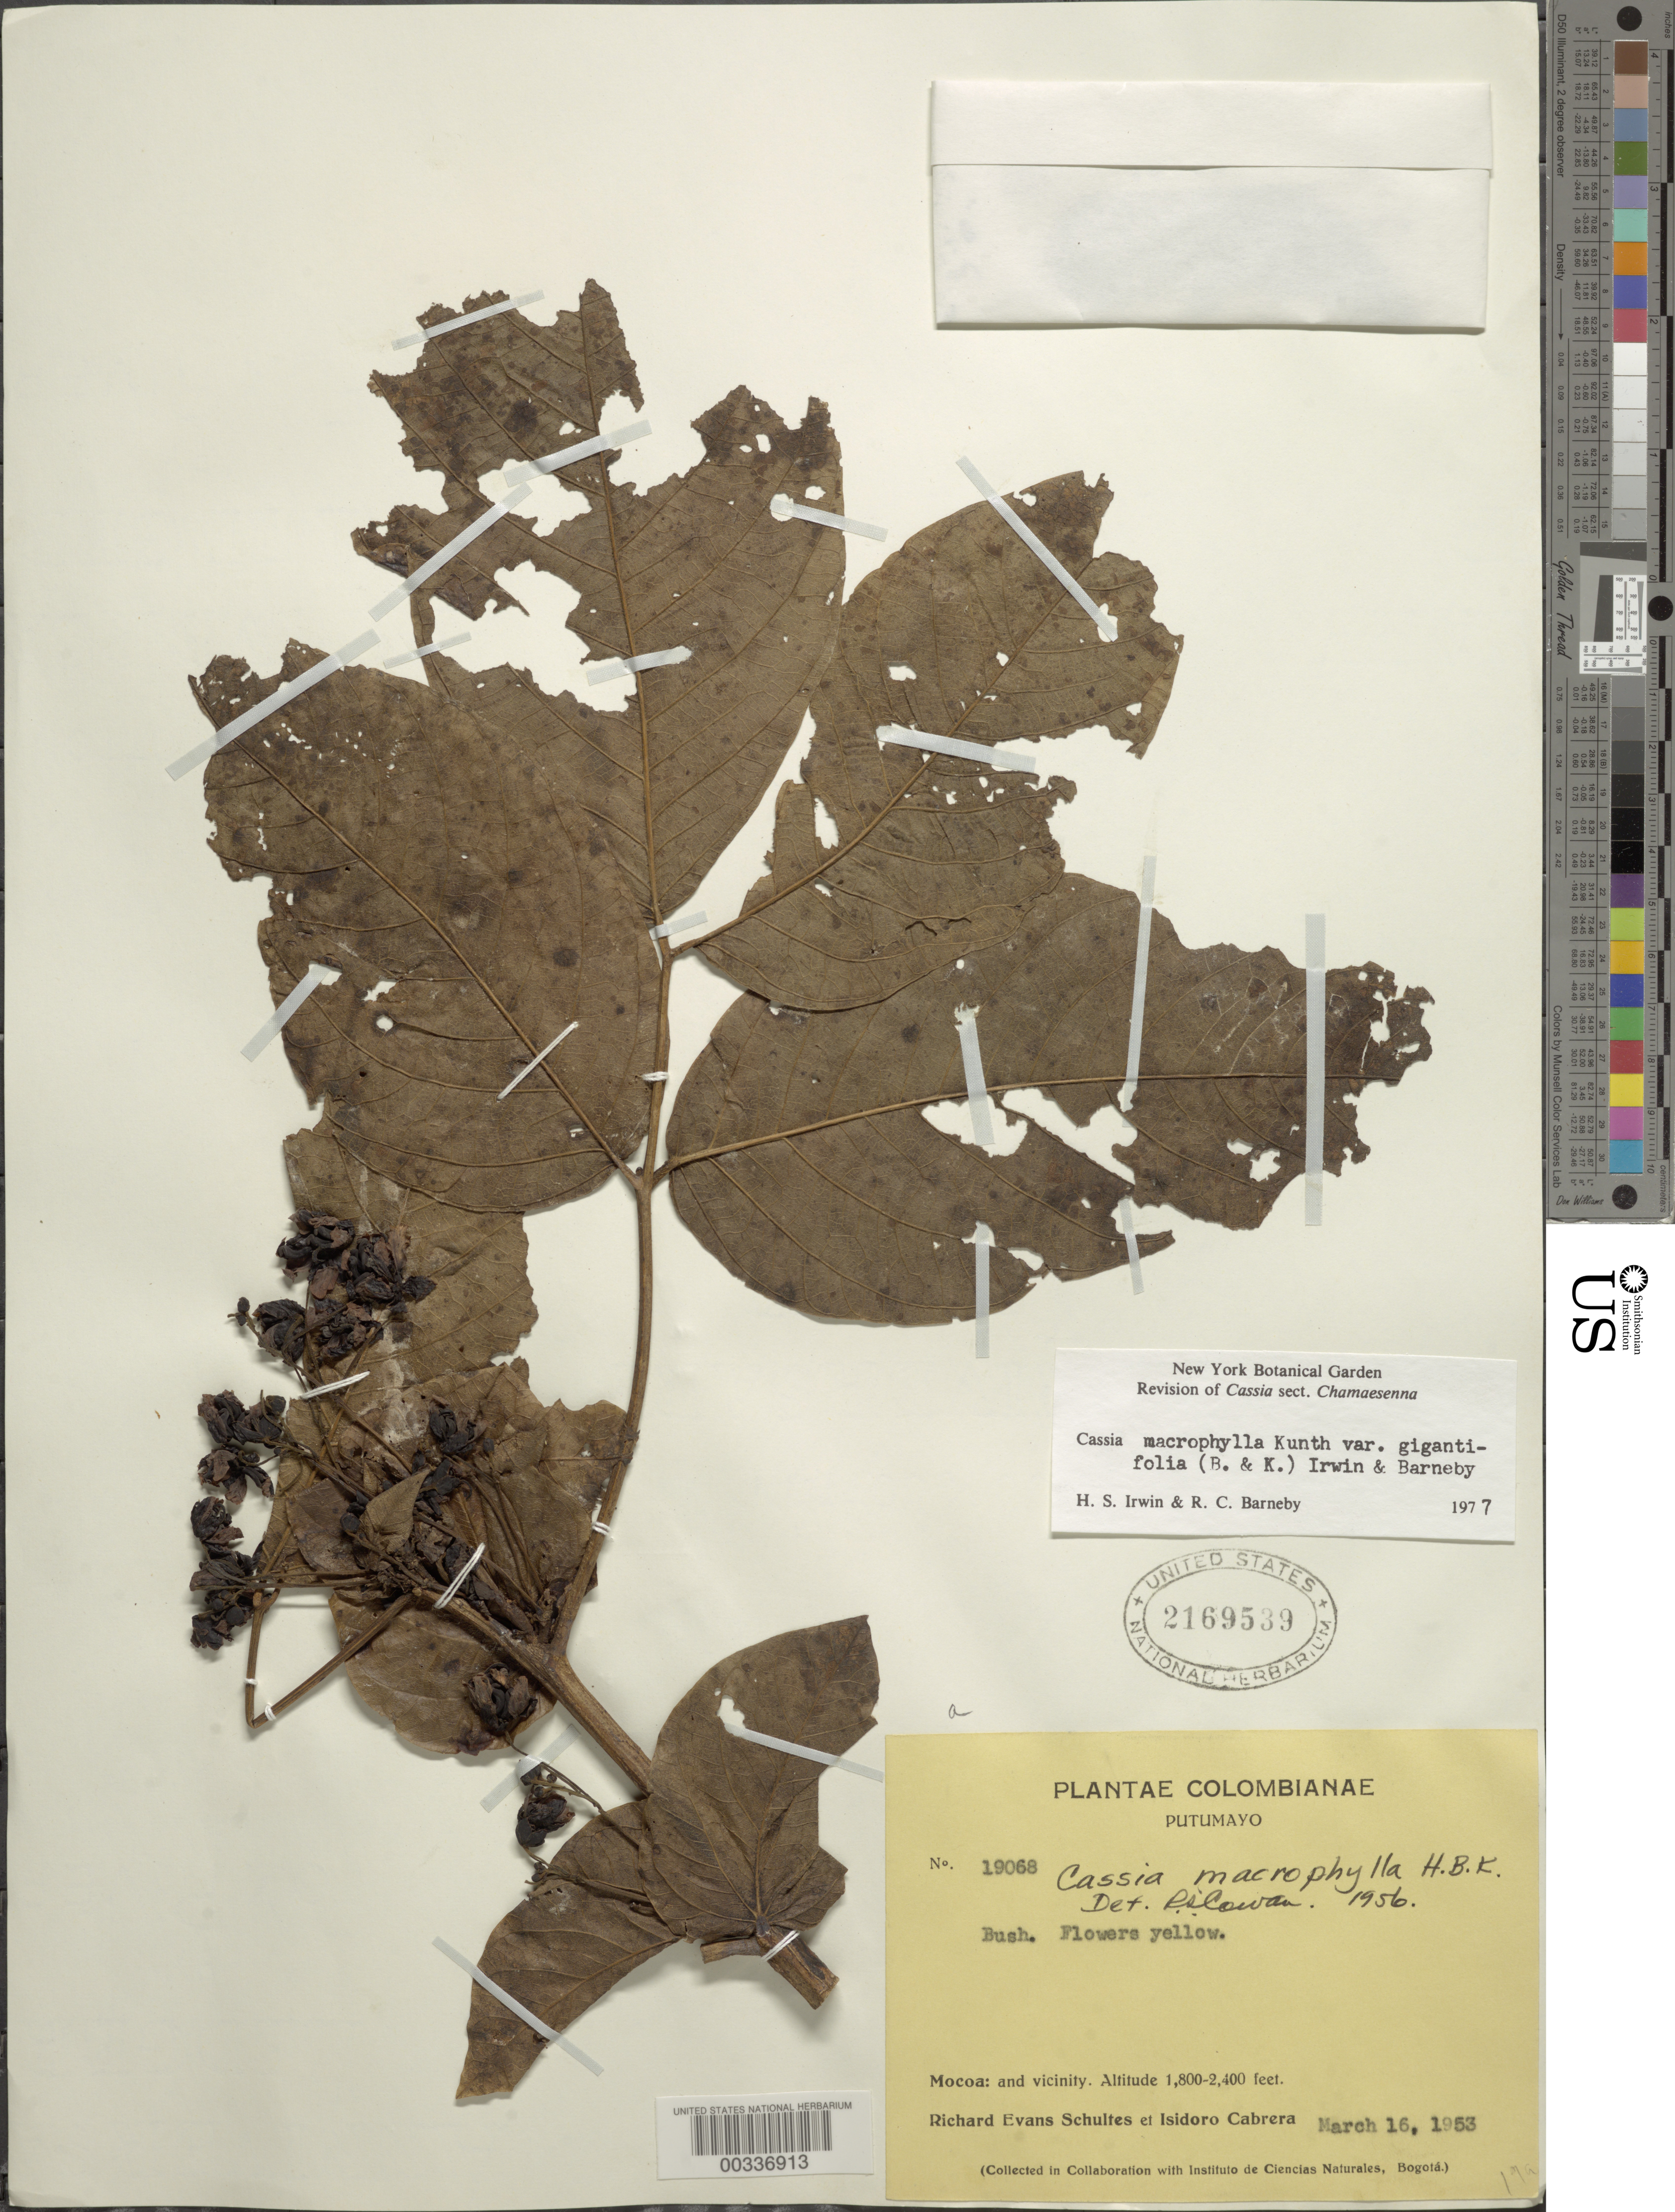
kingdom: Plantae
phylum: Tracheophyta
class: Magnoliopsida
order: Fabales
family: Fabaceae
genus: Senna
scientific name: Senna macrophylla var. gigantifolia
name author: (Britton & Killip) H.S. Irwin & Barneby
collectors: R. E. Schultes & I. Cabrera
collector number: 19068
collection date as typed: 16 Mar 1953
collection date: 1953-03-16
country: Colombia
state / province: Putumayo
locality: Mocoa and vicinity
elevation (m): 549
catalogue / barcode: US 2169539